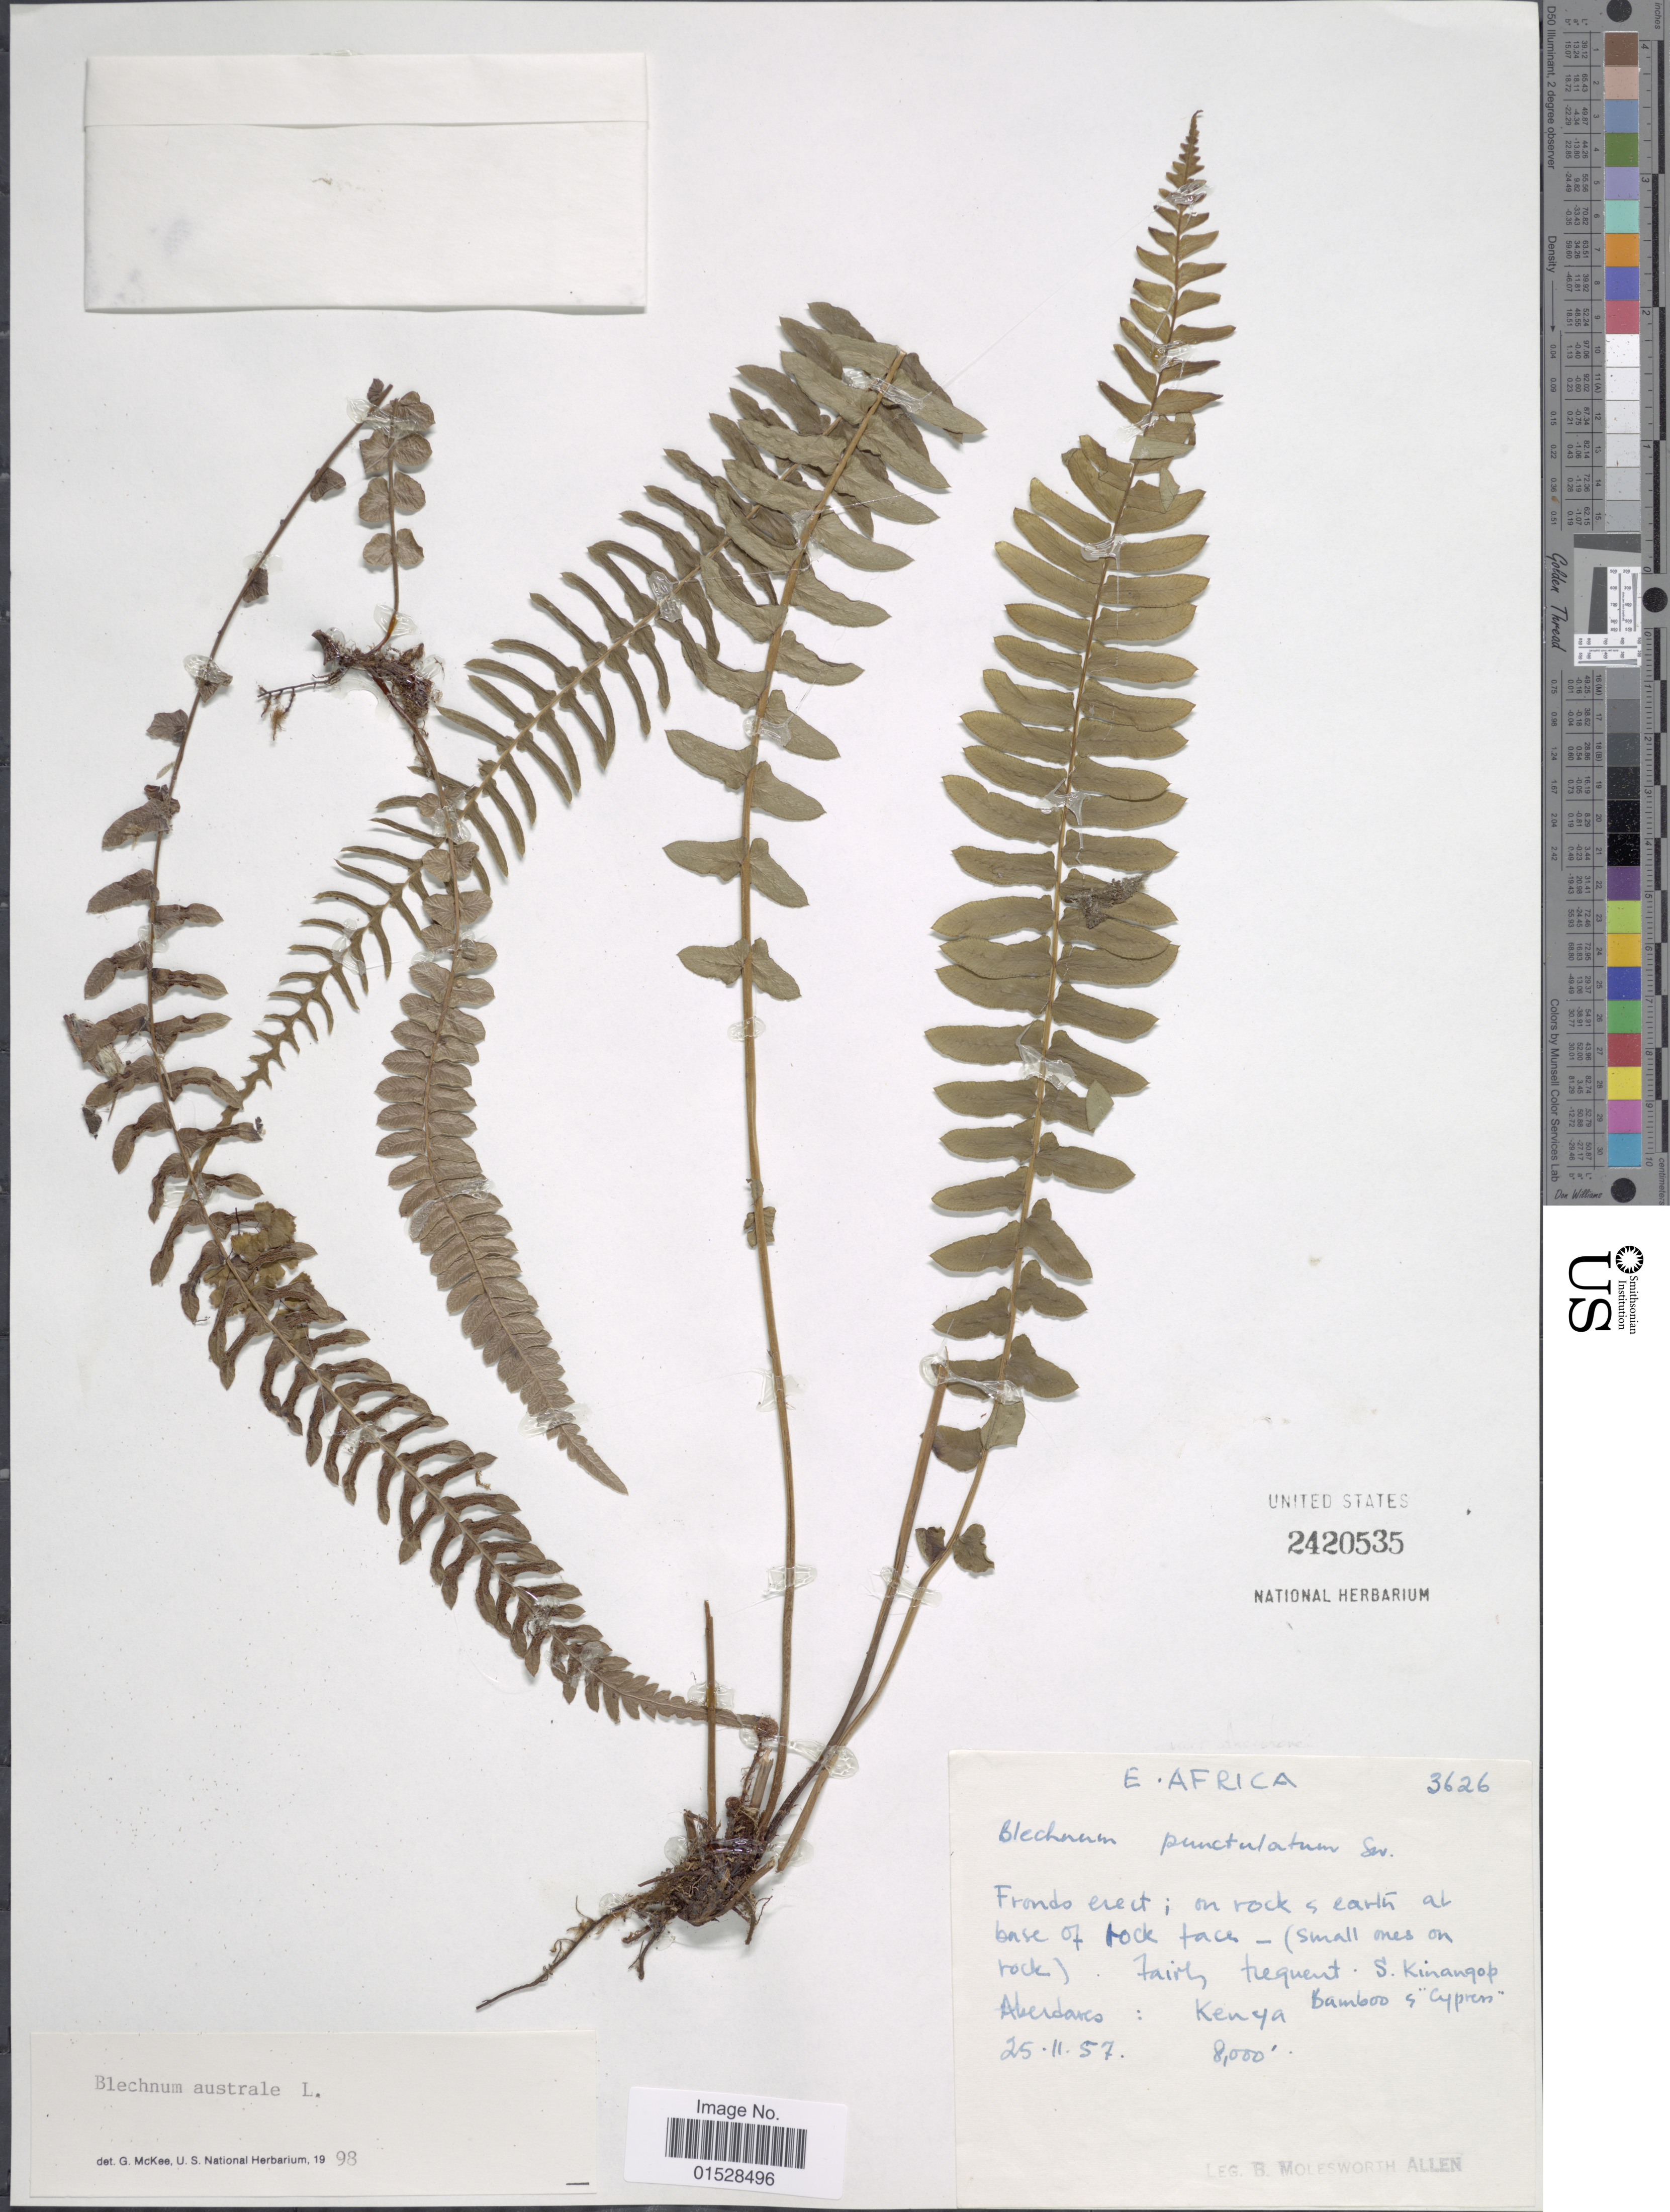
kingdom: Plantae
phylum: Tracheophyta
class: Polypodiopsida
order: Polypodiales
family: Blechnaceae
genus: Blechnum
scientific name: Blechnum australe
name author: L.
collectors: B. E. G. Molesworth-Allen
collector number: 3626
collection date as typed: Transcribed d/m/y: 25/11/57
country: Kenya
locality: E. Africa, on rocks earth at base of rock face, S. Kinangop Aberdares: Kenya Bamboo.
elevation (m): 2438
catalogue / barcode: US 2420535